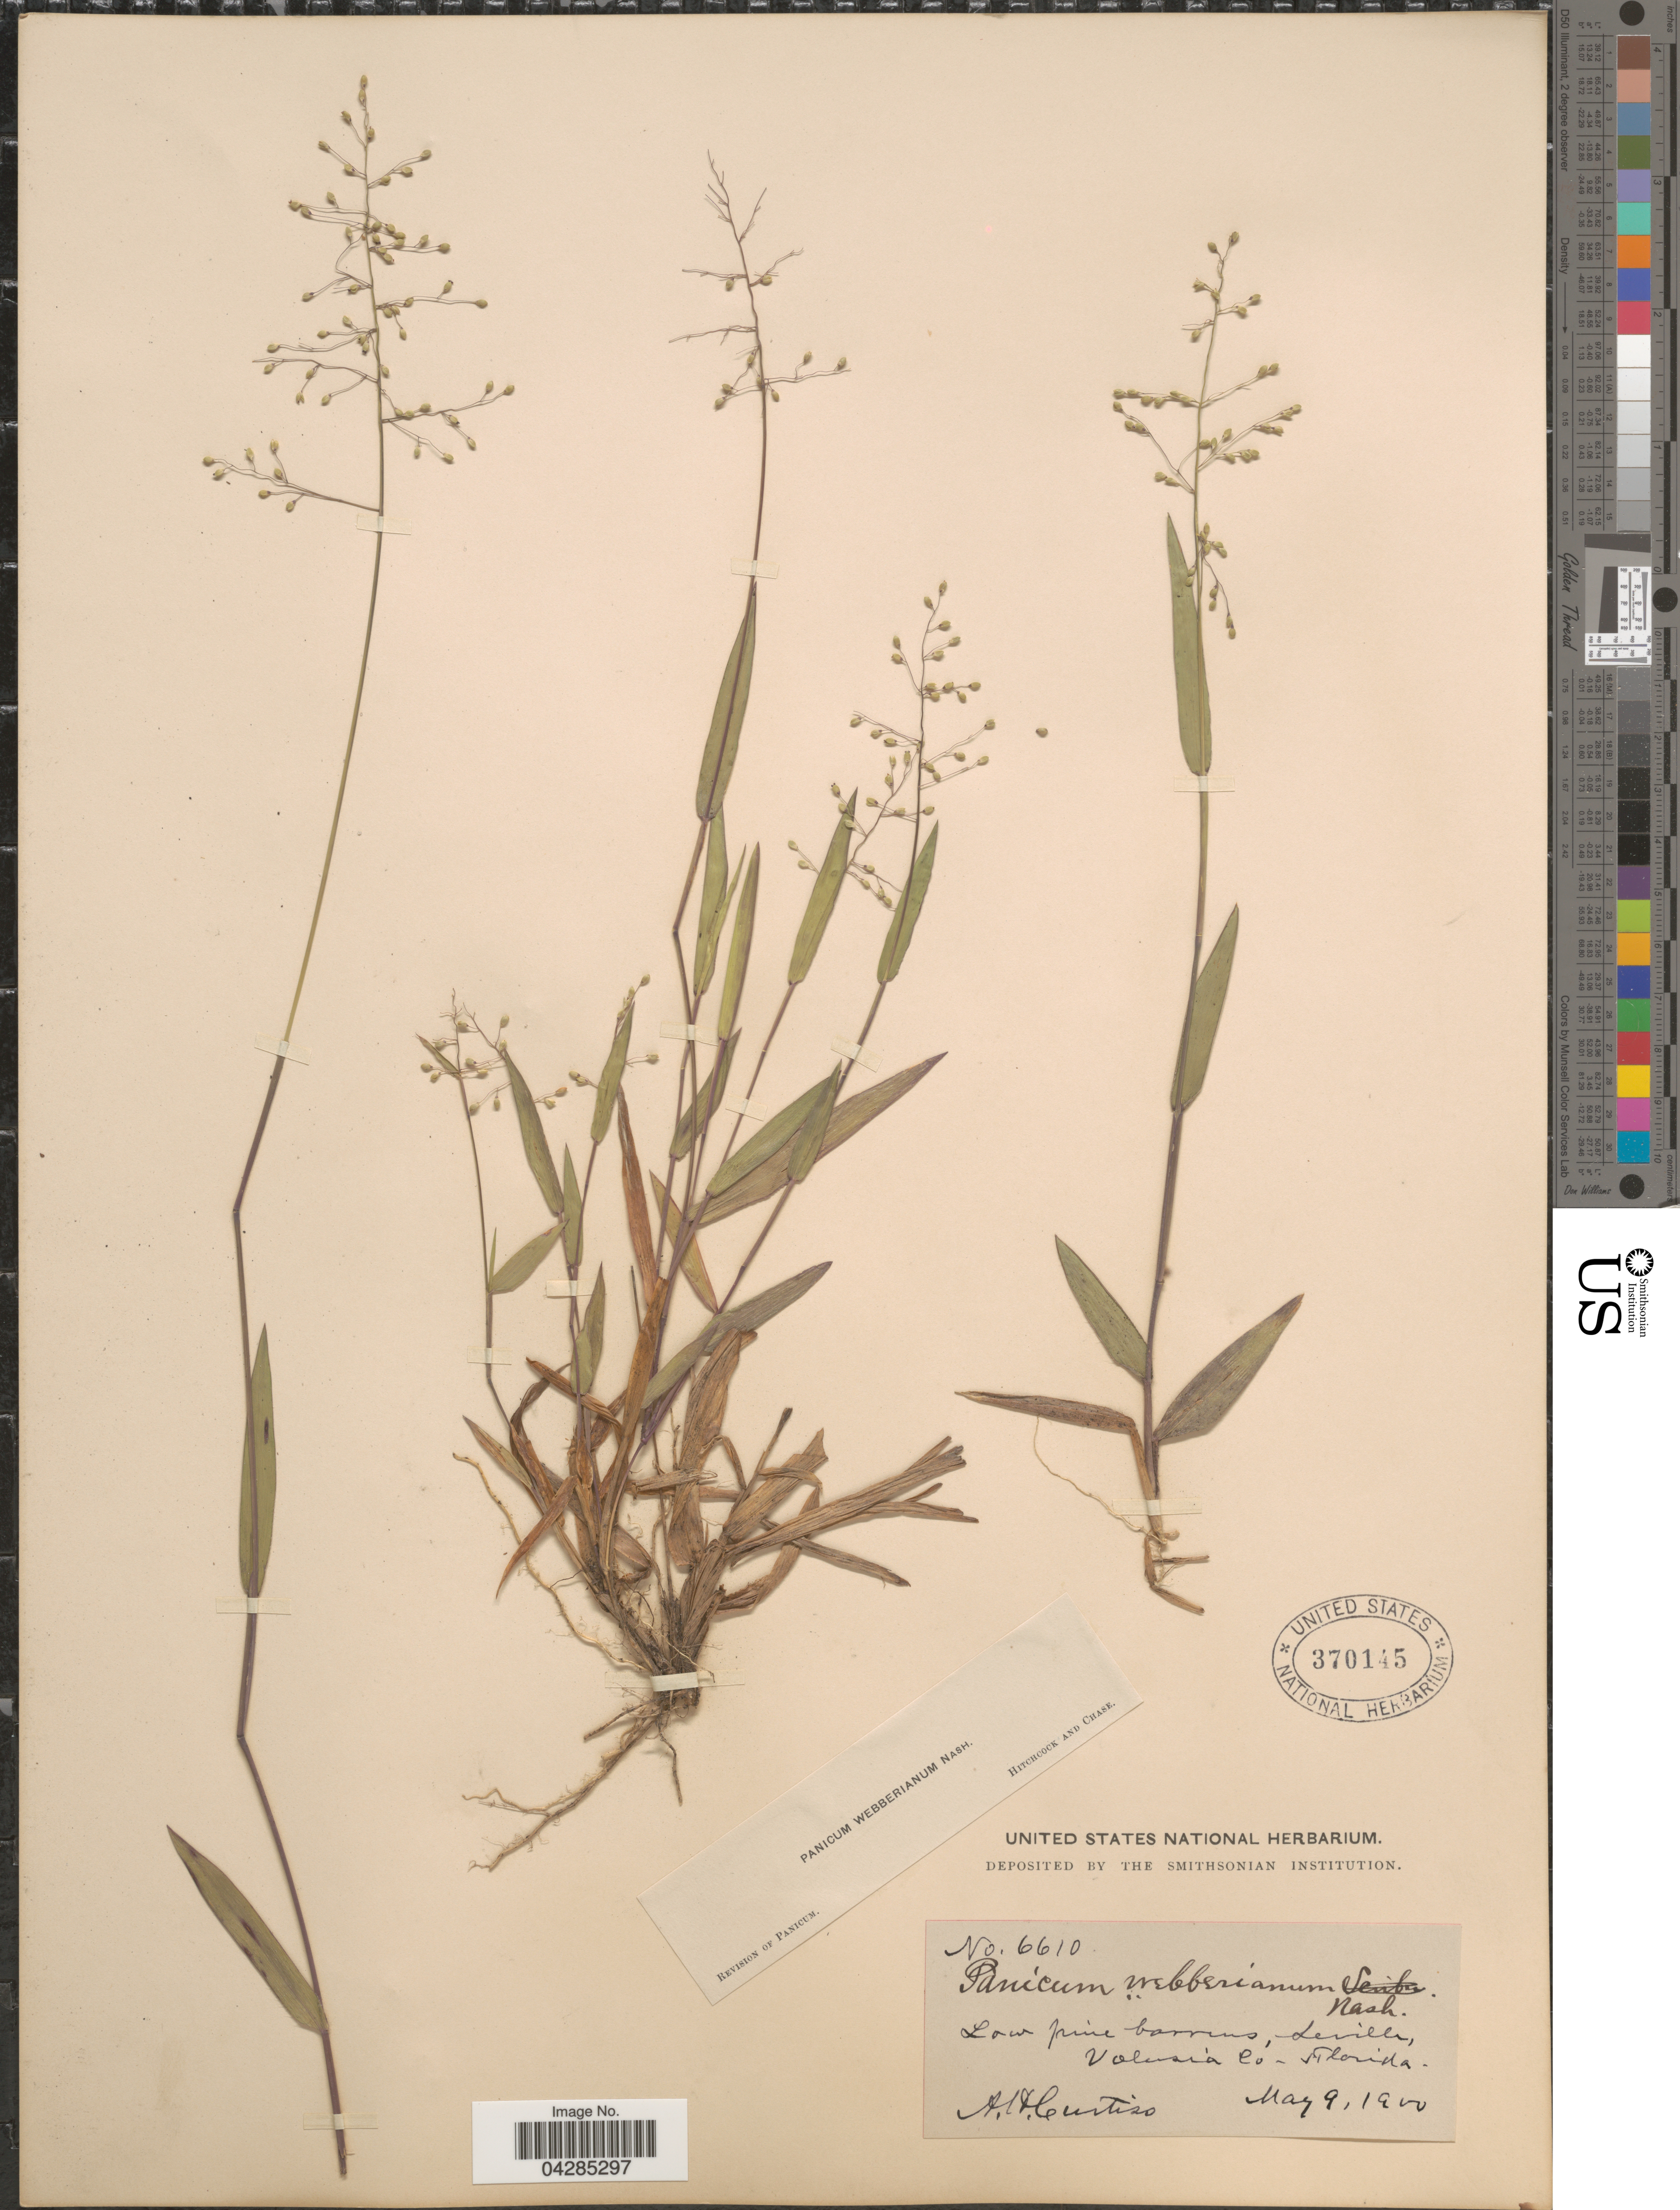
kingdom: Plantae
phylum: Tracheophyta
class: Liliopsida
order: Poales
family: Poaceae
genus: Dichanthelium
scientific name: Dichanthelium portoricense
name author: (Desv. ex Ham.) B.F. Hansen & Wunderlin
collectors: A. H. Curtiss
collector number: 6610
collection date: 1900-05-09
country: United States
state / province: Florida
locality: Low pine barrens, Seville, Volusia Co.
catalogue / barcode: US 370145